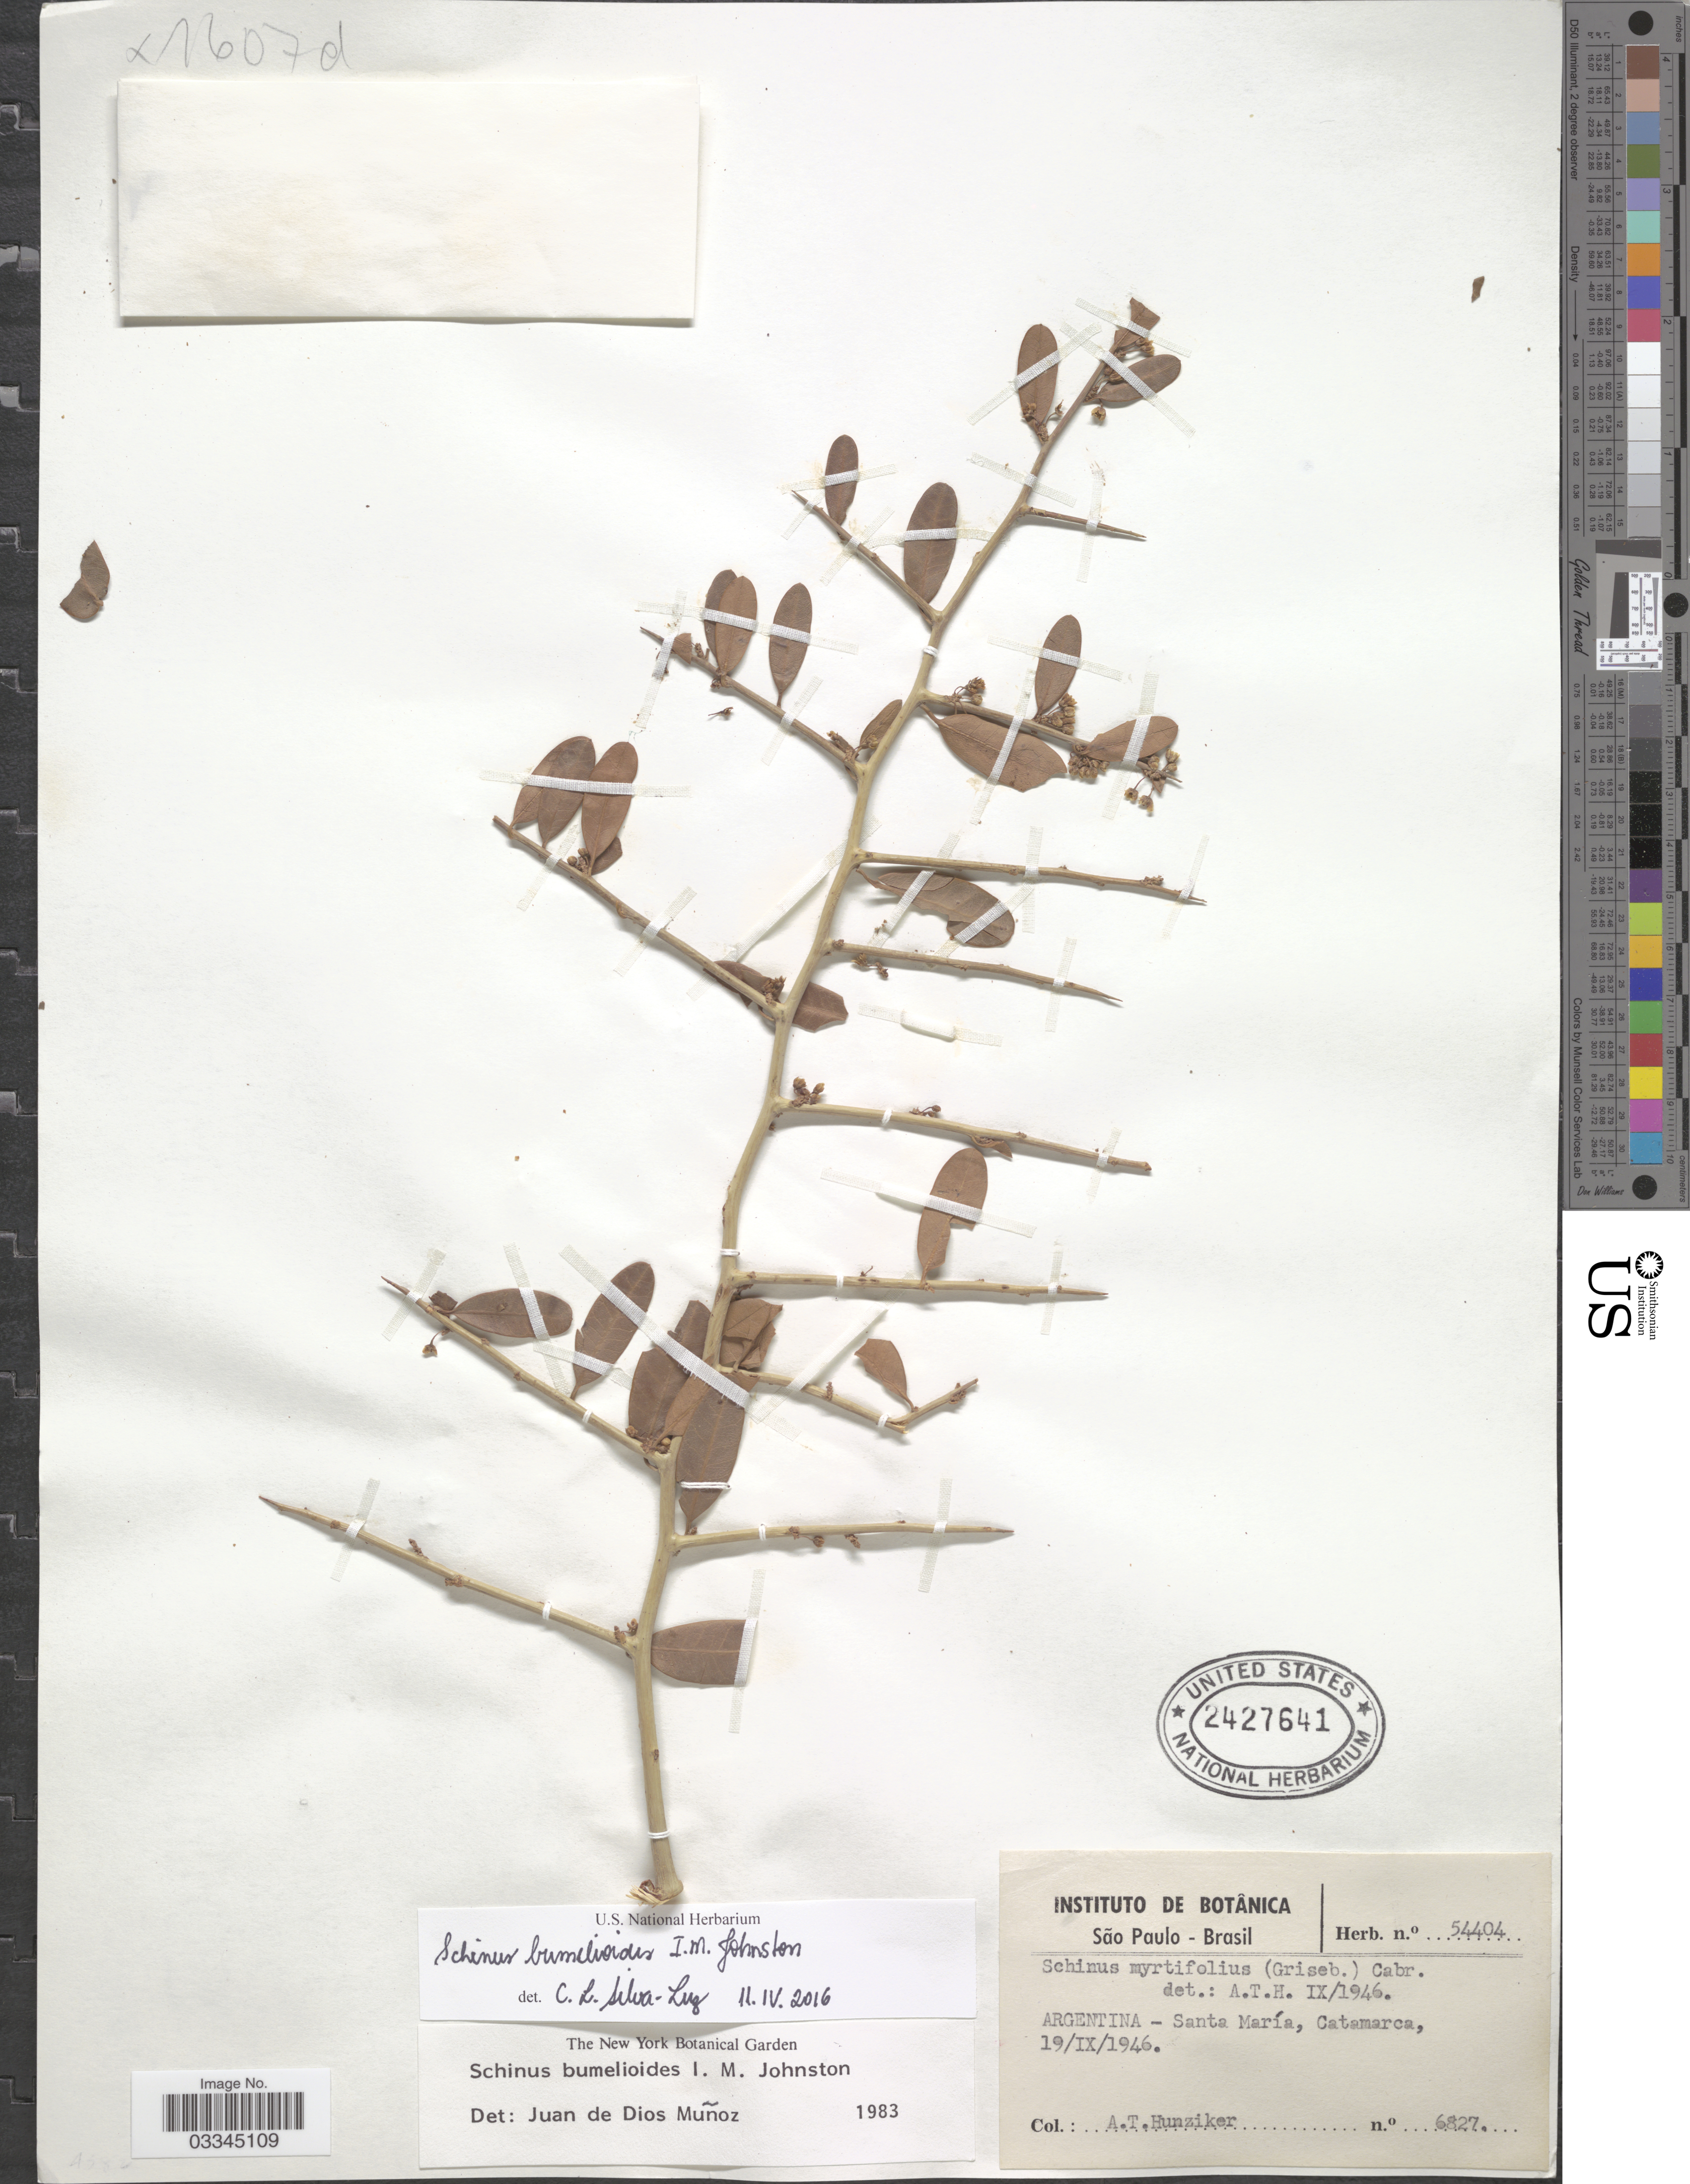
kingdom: Plantae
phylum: Tracheophyta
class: Magnoliopsida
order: Sapindales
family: Anacardiaceae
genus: Schinus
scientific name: Schinus bumelioides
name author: I.M. Johnst.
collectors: A. T. Hunziker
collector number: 6827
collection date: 1946-09-19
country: Argentina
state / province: Catamarca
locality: Santa María.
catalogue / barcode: US 2427641